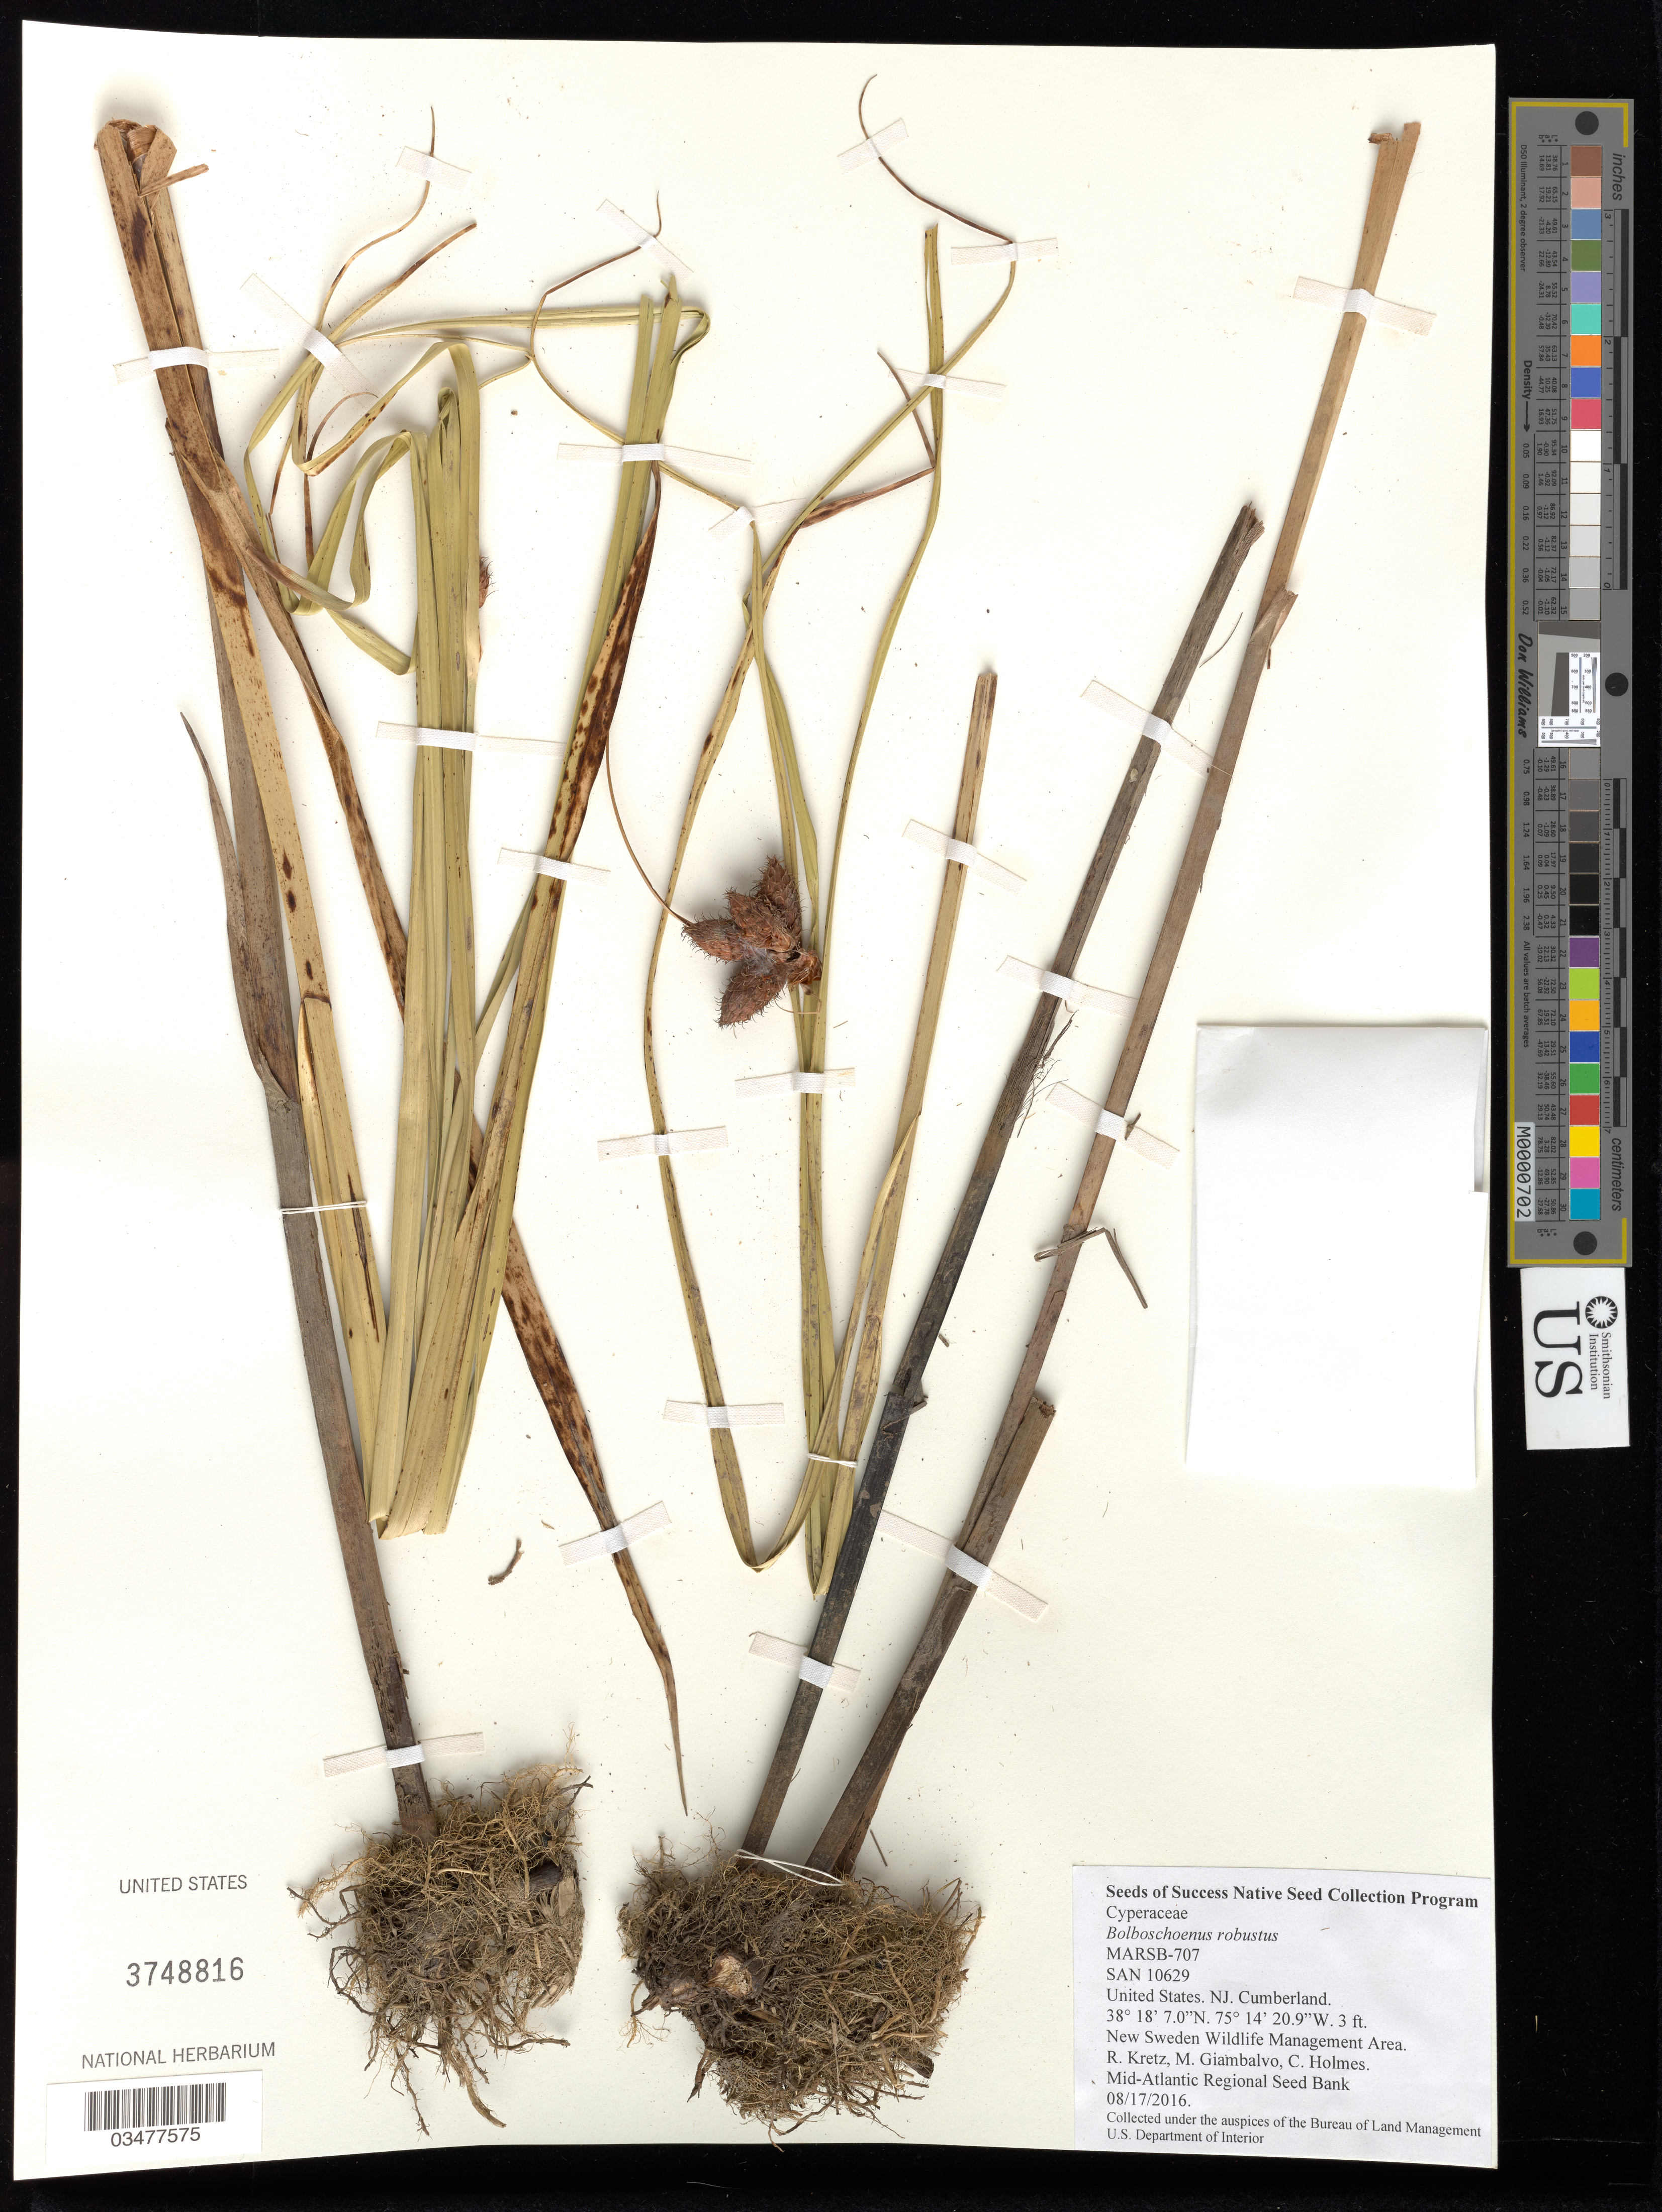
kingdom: Plantae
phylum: Tracheophyta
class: Liliopsida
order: Poales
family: Cyperaceae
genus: Bolboschoenus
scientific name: Bolboschoenus robustus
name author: (Pursh) Soják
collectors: R. Kretz, M. Giambalvo & C. Holmes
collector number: MARSB-707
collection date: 2016-08-17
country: United States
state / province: New Jersey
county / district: Cumberland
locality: New Sweden Wildlife Management Area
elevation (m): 1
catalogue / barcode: US 3748816